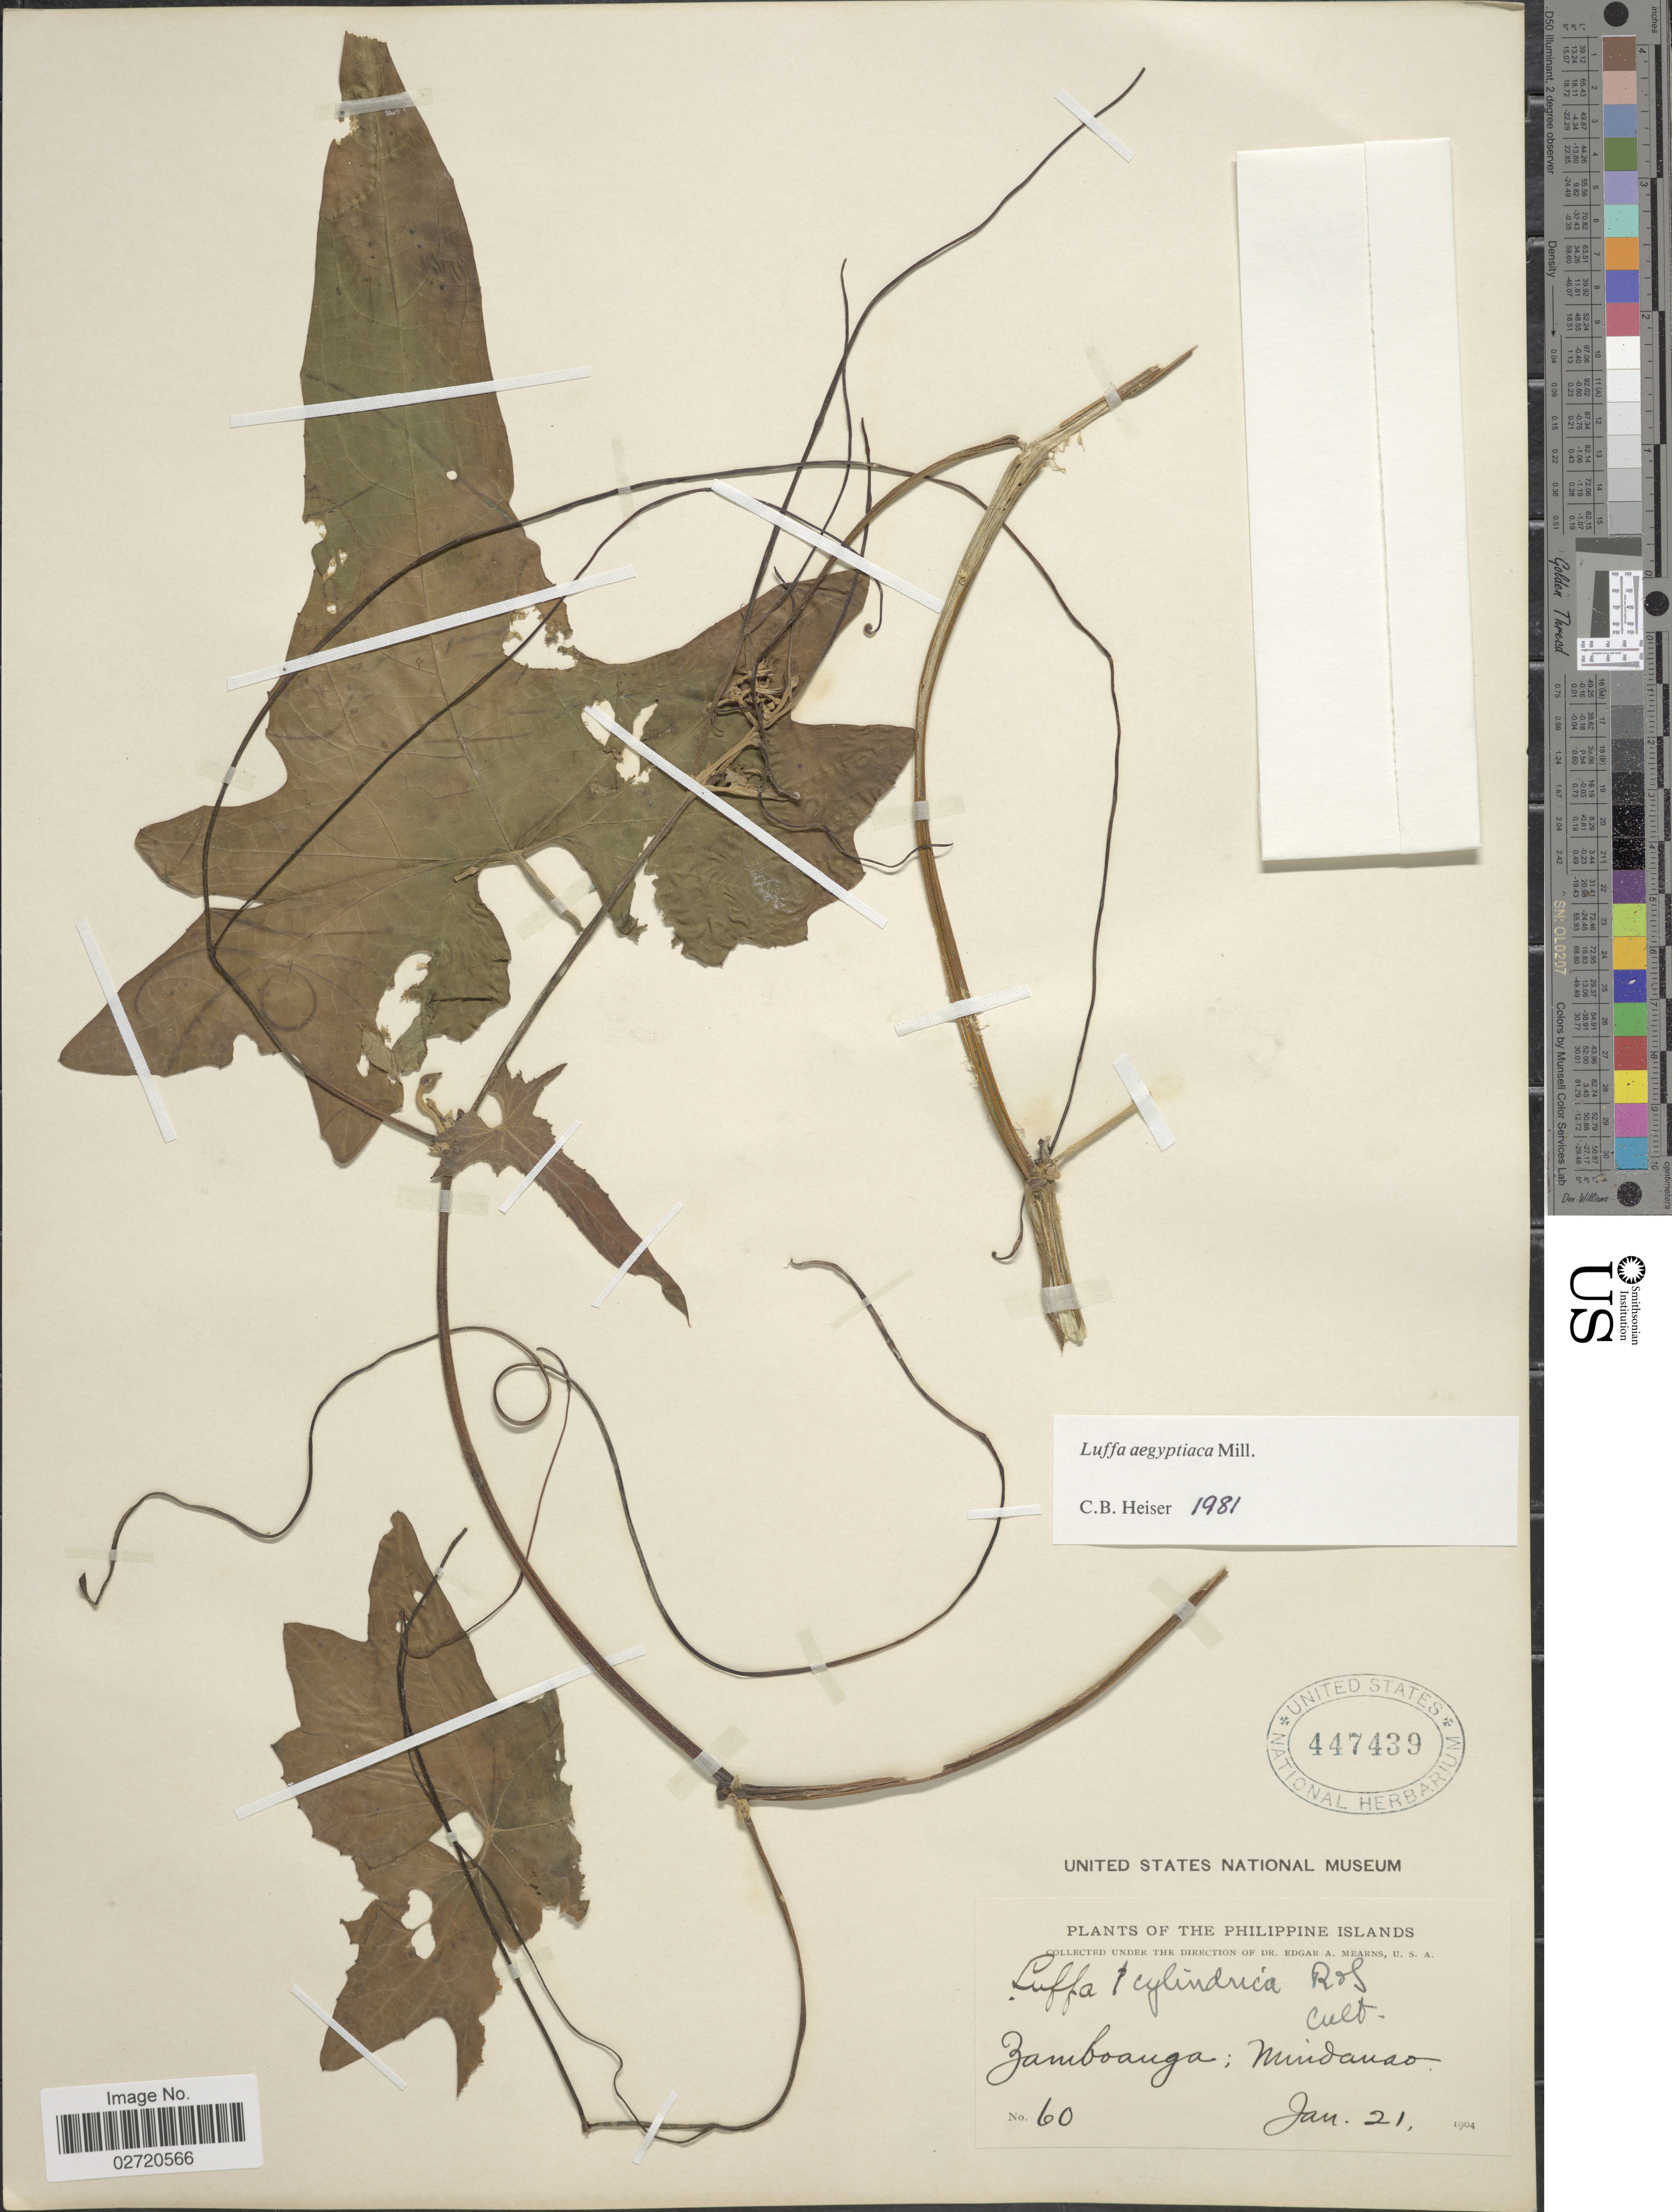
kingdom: Plantae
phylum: Tracheophyta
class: Magnoliopsida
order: Cucurbitales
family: Cucurbitaceae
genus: Luffa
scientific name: Luffa aegyptiaca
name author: Mill.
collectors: E. A. Mearns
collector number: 60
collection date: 1904-01-21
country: Philippines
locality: Zamboanga; Mindanao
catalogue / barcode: US 447439